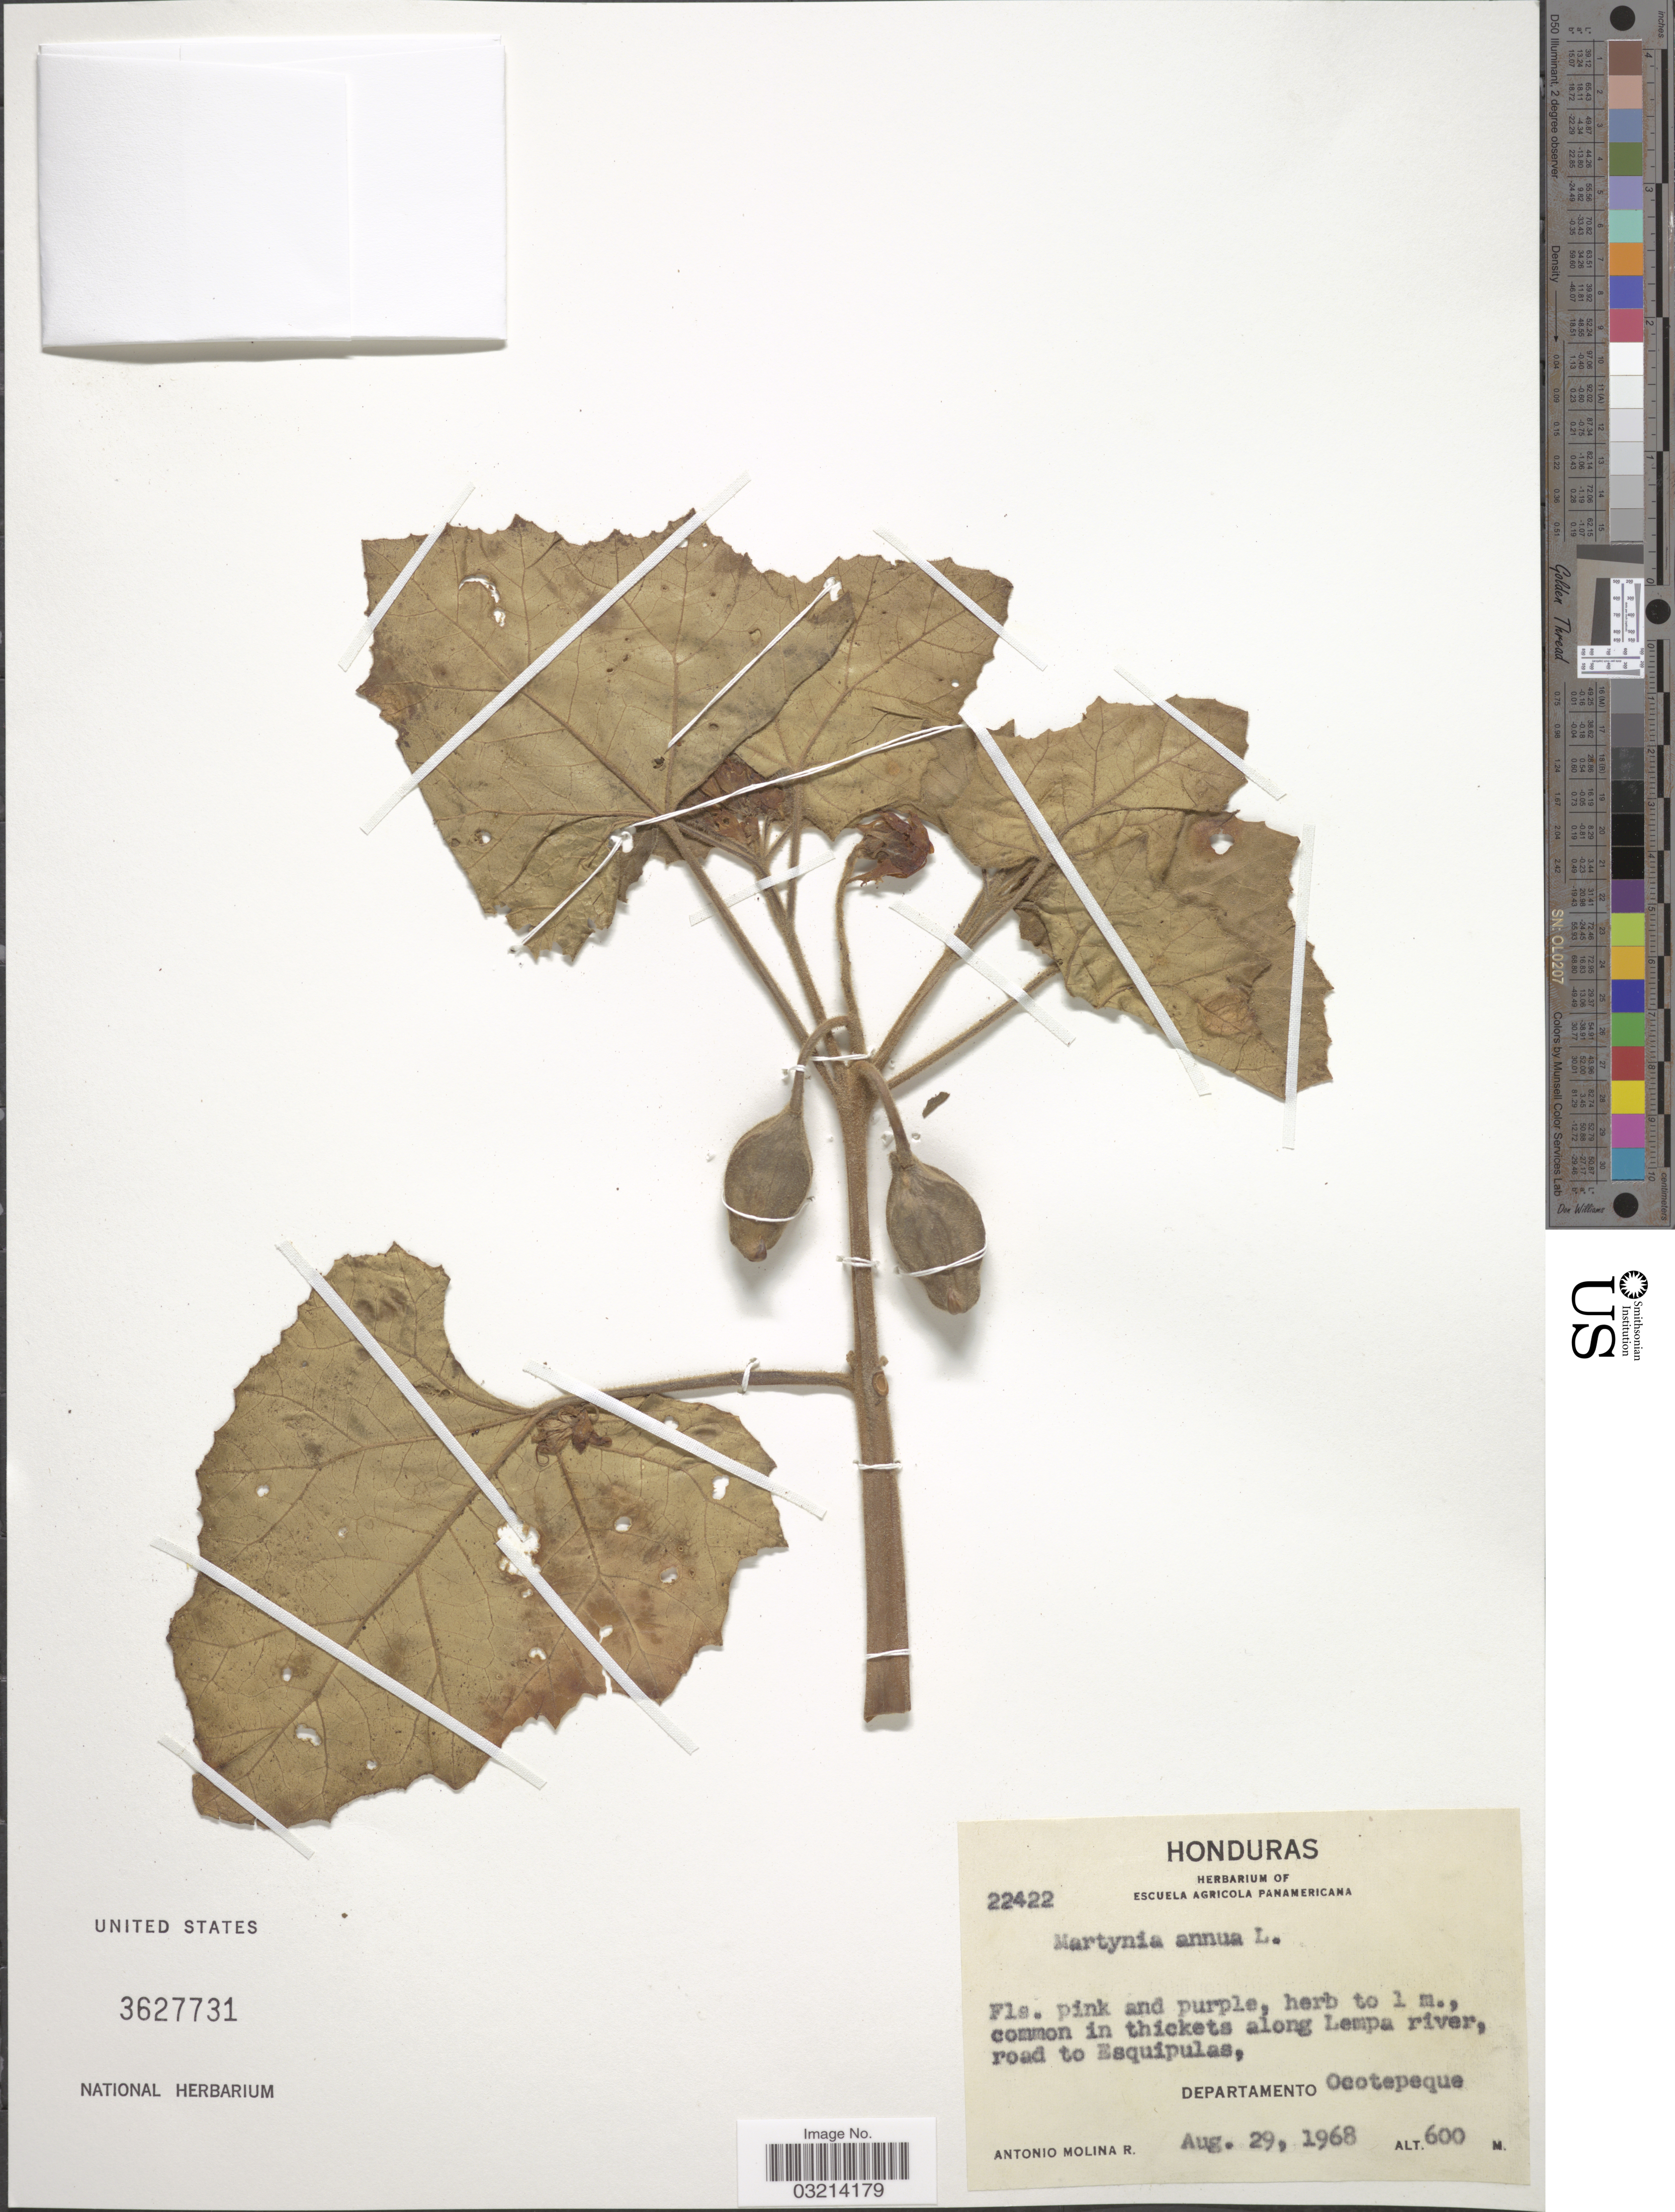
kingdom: Plantae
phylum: Tracheophyta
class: Magnoliopsida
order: Lamiales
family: Martyniaceae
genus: Martynia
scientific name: Martynia annua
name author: L.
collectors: A. Molina R.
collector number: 22422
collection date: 1968-08-29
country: Honduras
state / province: Ocotepeque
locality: In thickets along Lempa river, road to Esquipulas, Departamento Ocotepeque.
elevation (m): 600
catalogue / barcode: US 3627731